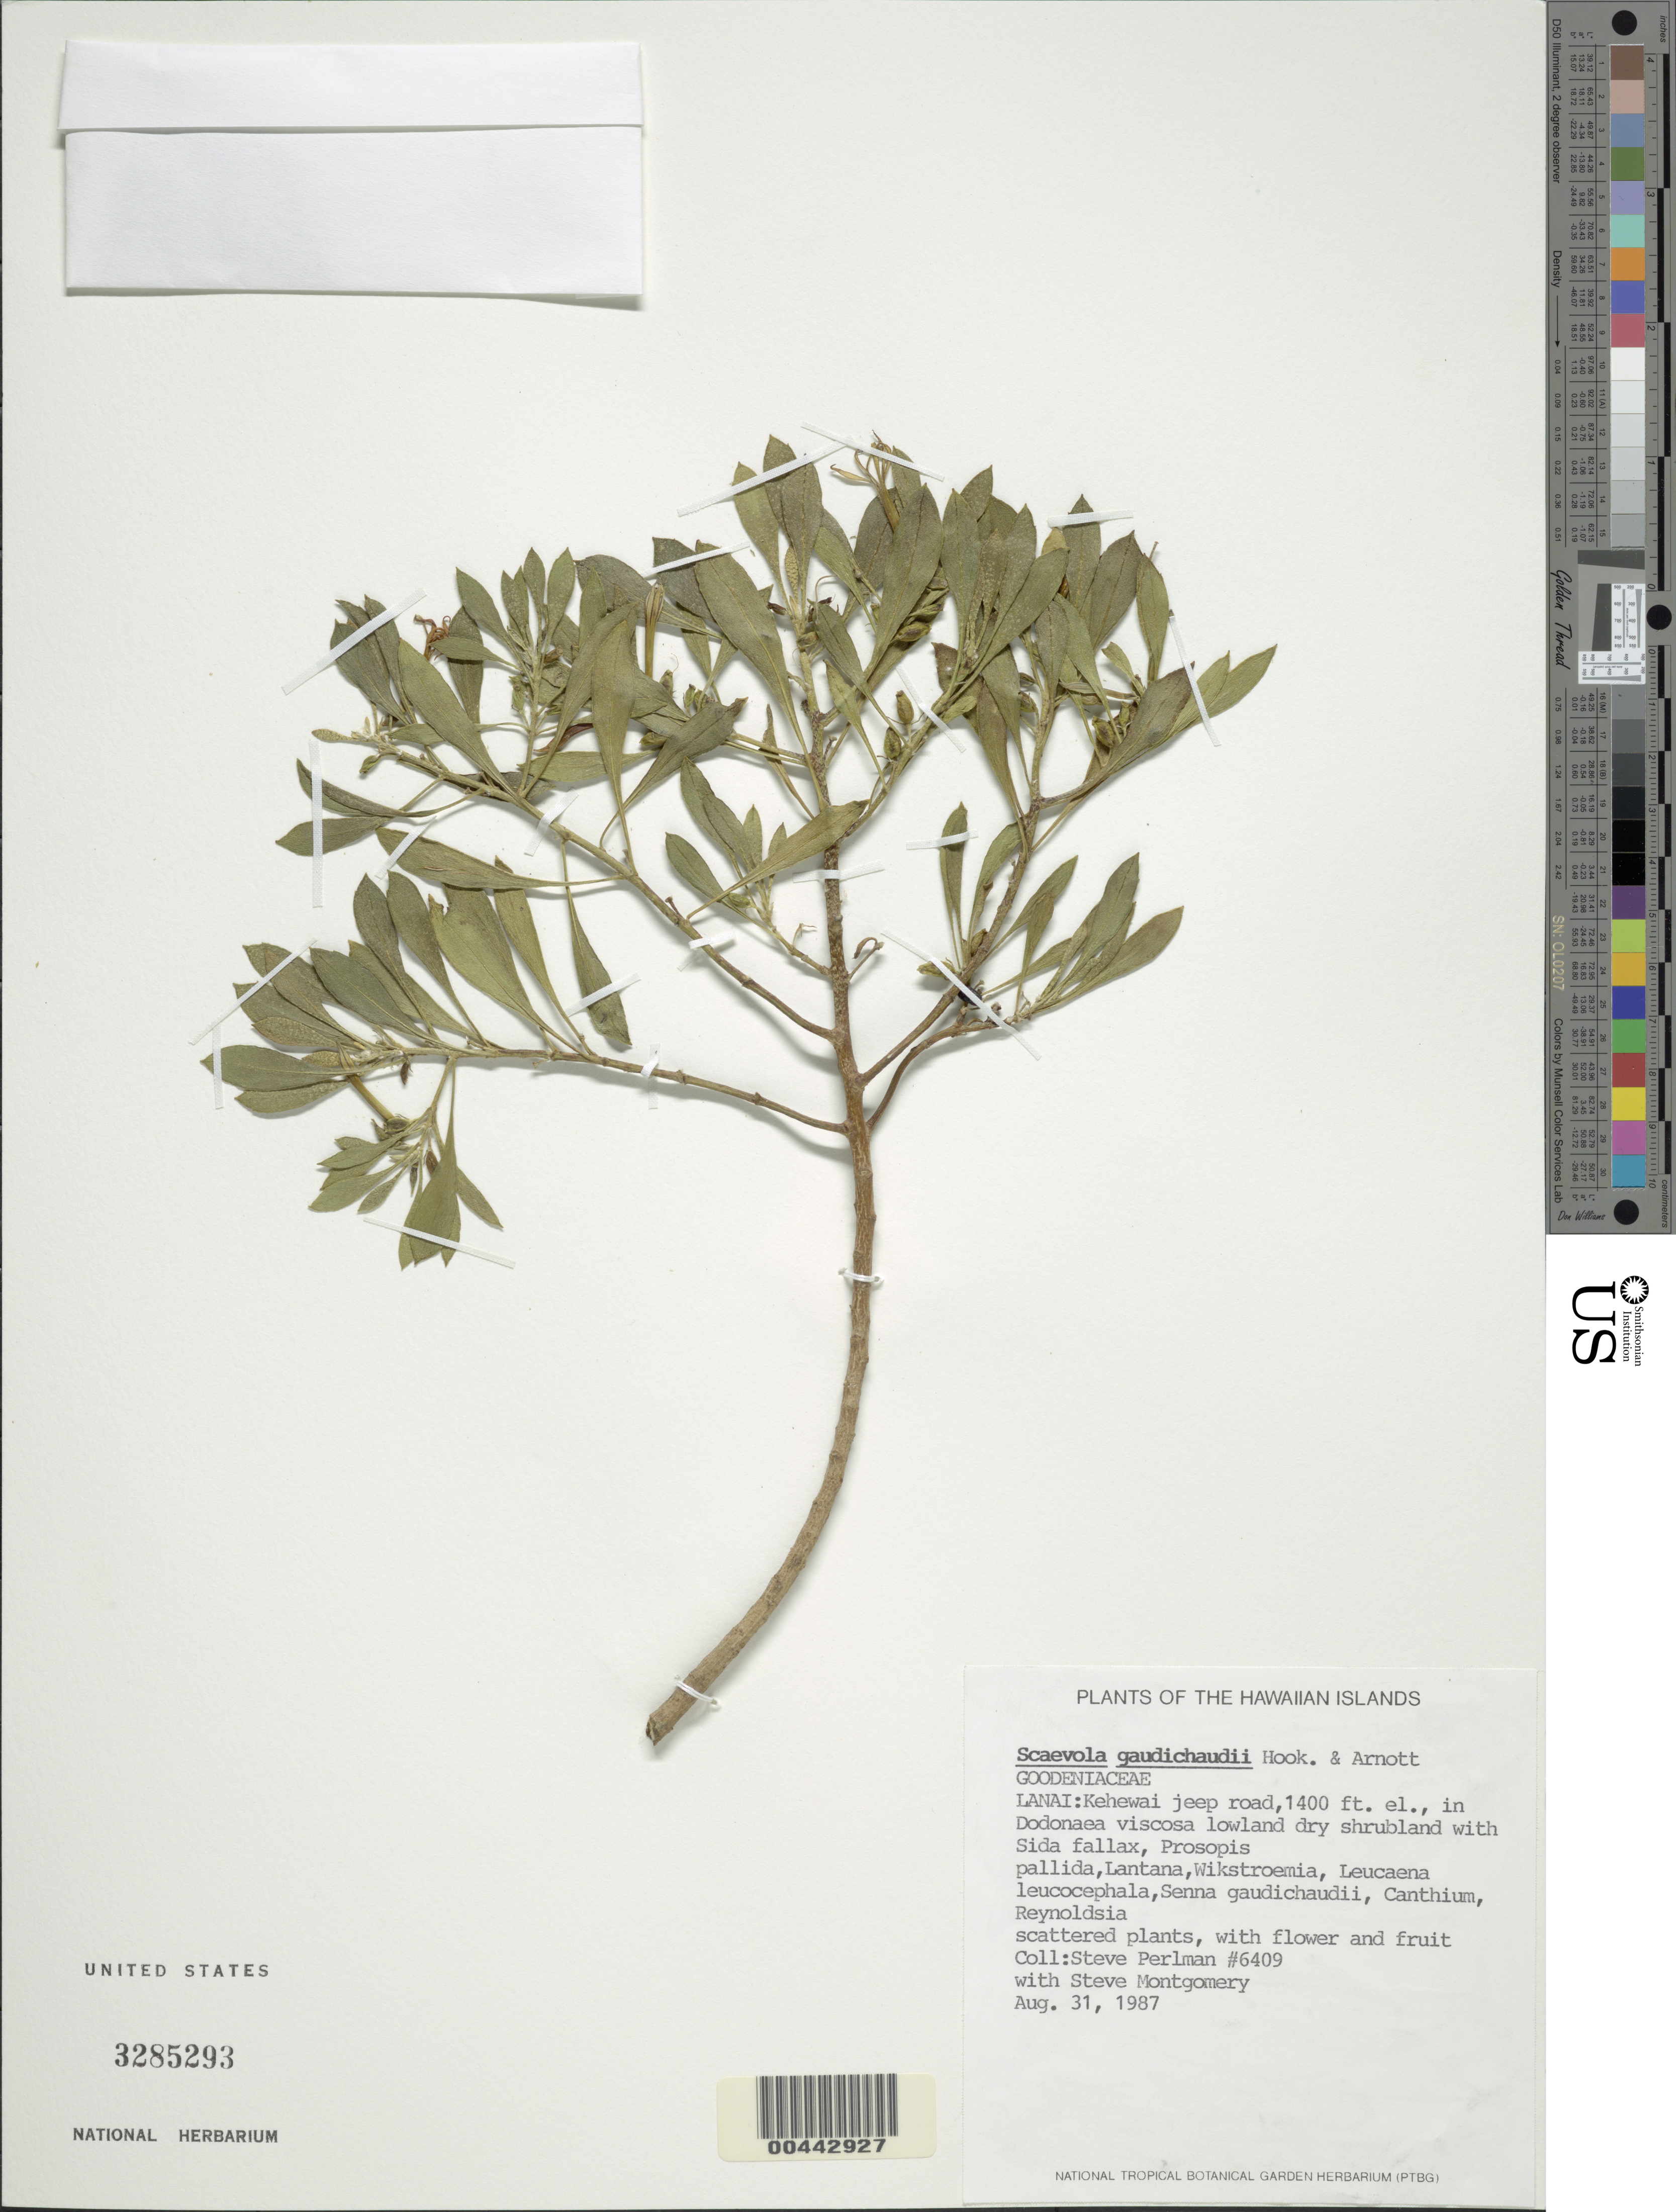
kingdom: Plantae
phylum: Tracheophyta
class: Magnoliopsida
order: Asterales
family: Goodeniaceae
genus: Scaevola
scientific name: Scaevola gaudichaudii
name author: Hook. & Arn.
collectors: S. P. Perlman & S. Montgomery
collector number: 6409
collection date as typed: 31 Aug 1987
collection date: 1987-08-31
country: United States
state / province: Hawaii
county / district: Maui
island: Lana'i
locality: Kehewai jeep road.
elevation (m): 427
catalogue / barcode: US 3285293